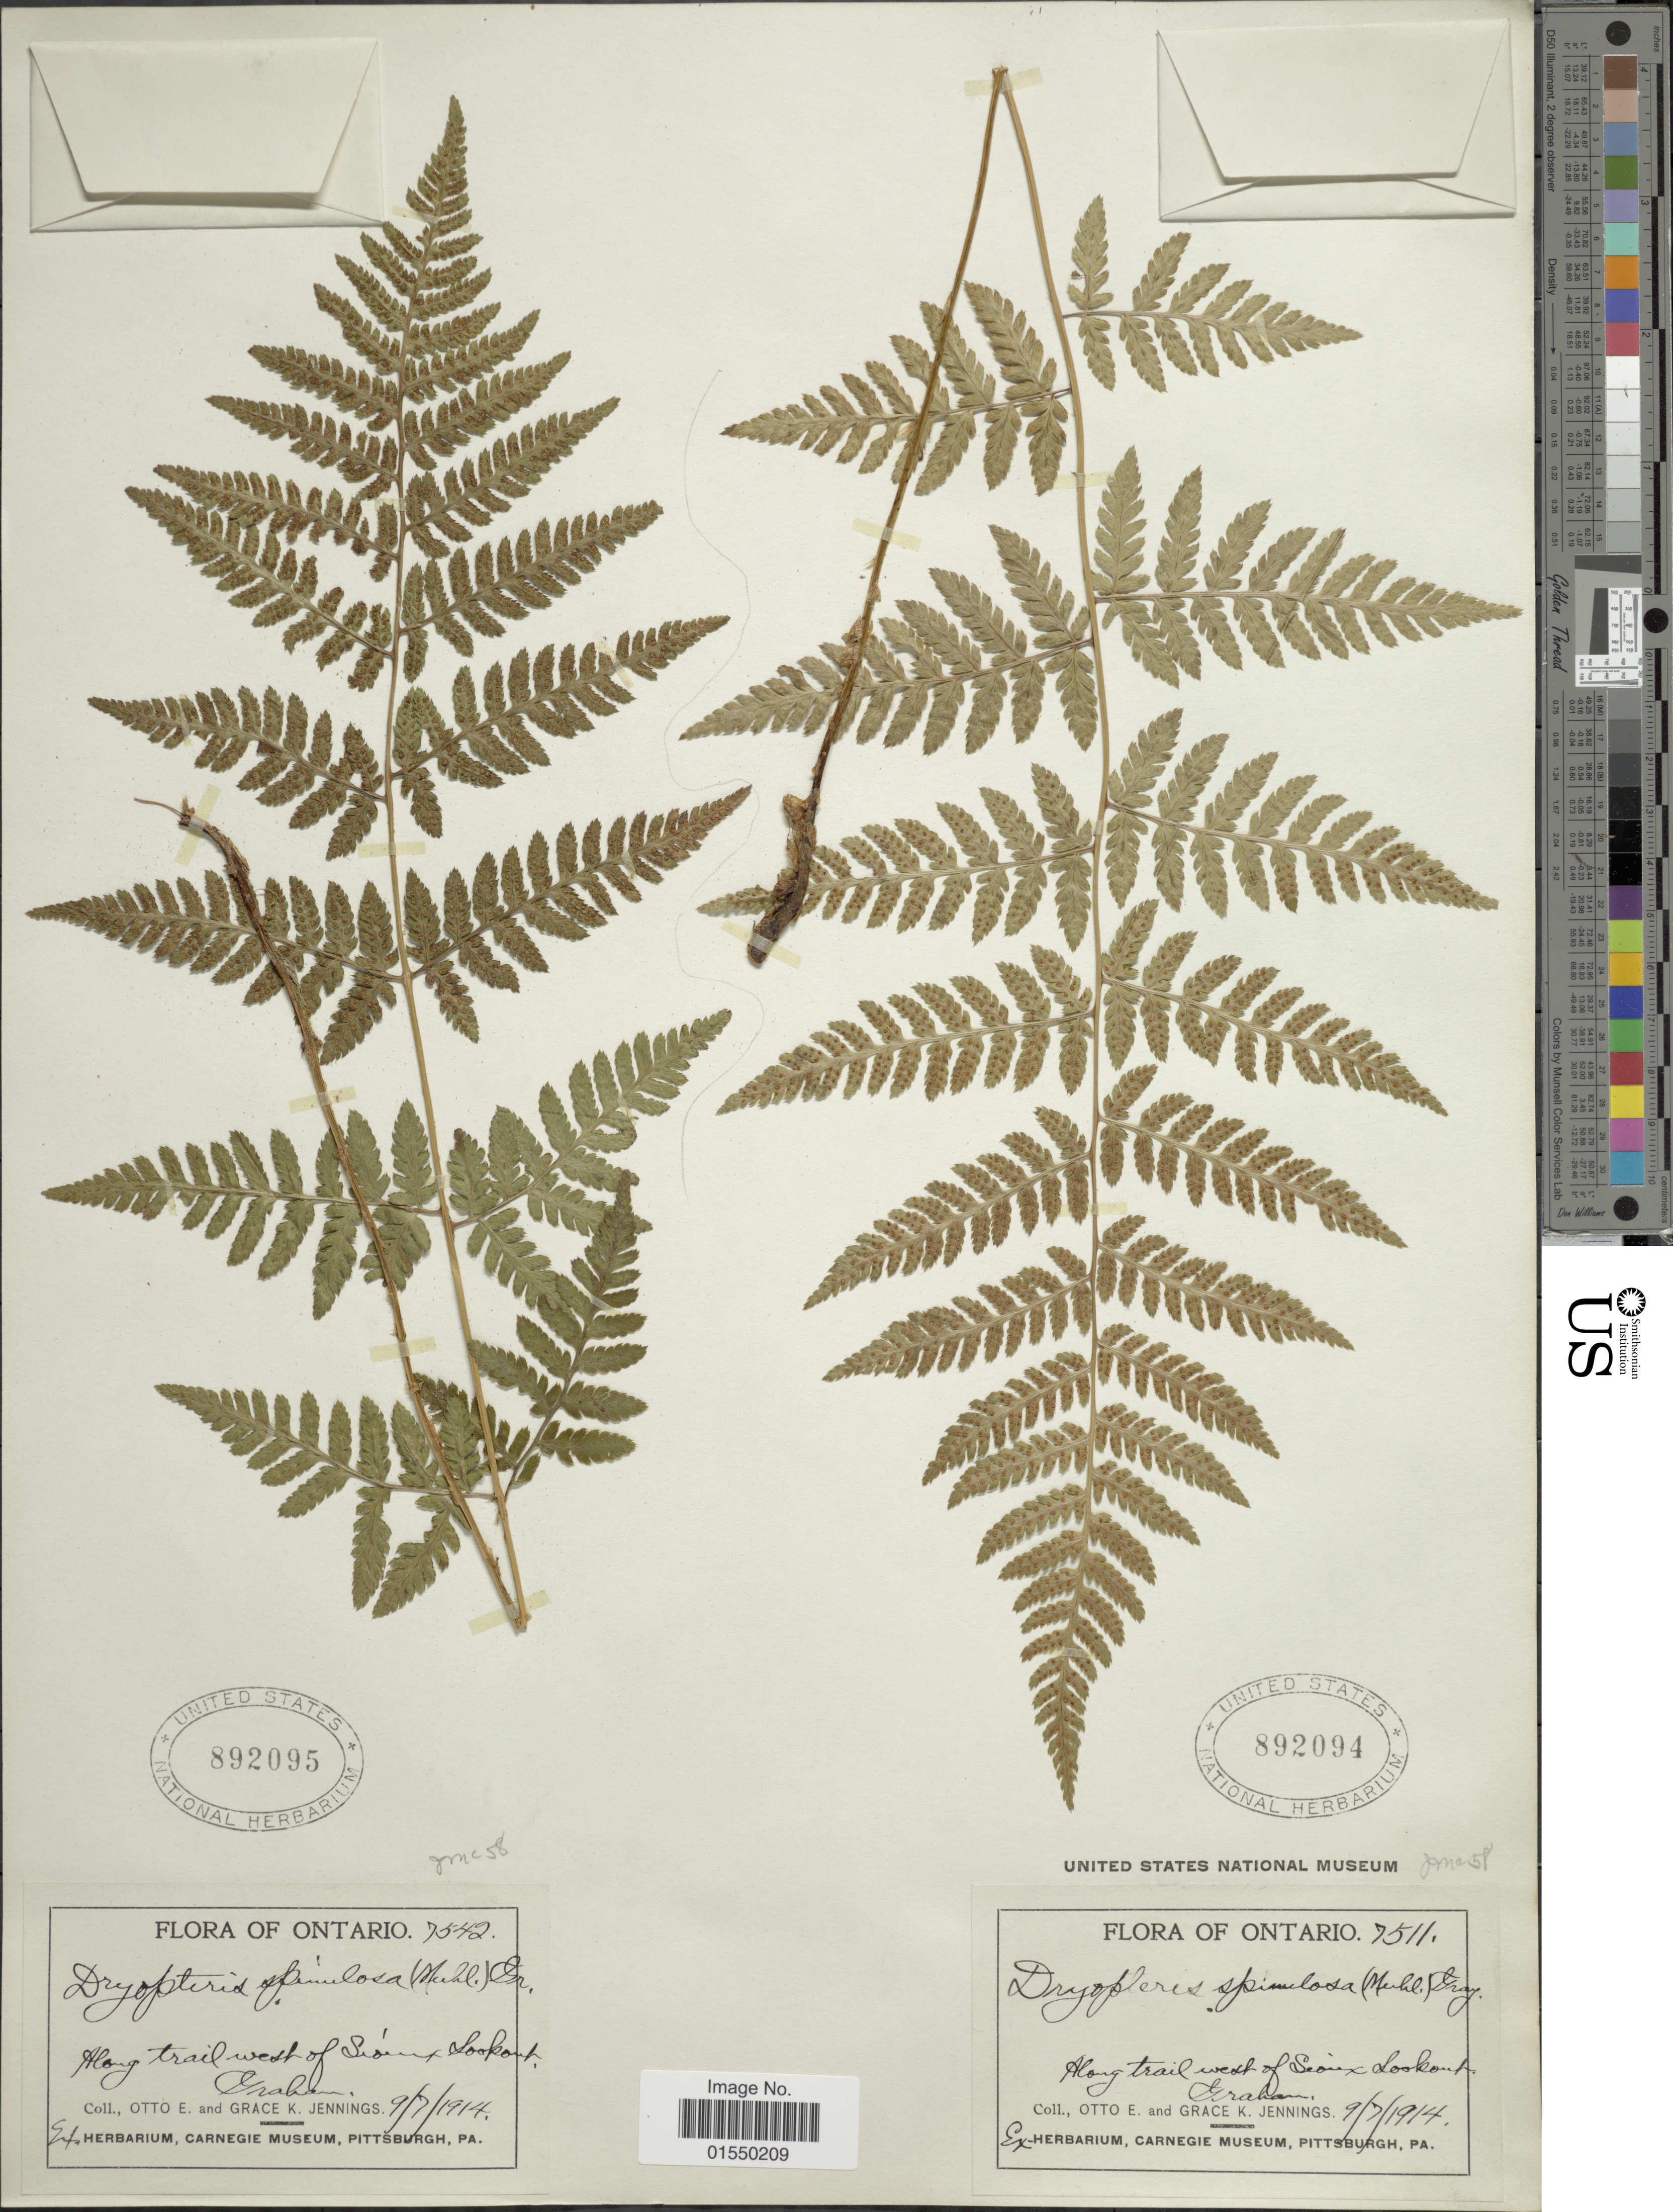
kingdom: Plantae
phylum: Tracheophyta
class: Polypodiopsida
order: Polypodiales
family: Dryopteridaceae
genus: Dryopteris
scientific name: Dryopteris carthusiana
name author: (Villars) H.P. Fuchs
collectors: O. E. Jennings & G. K. Jennings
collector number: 7511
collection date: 1914-09-07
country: Canada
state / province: Ontario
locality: Along trail west of Sioux Lookout, Graham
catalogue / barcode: US 892094-2